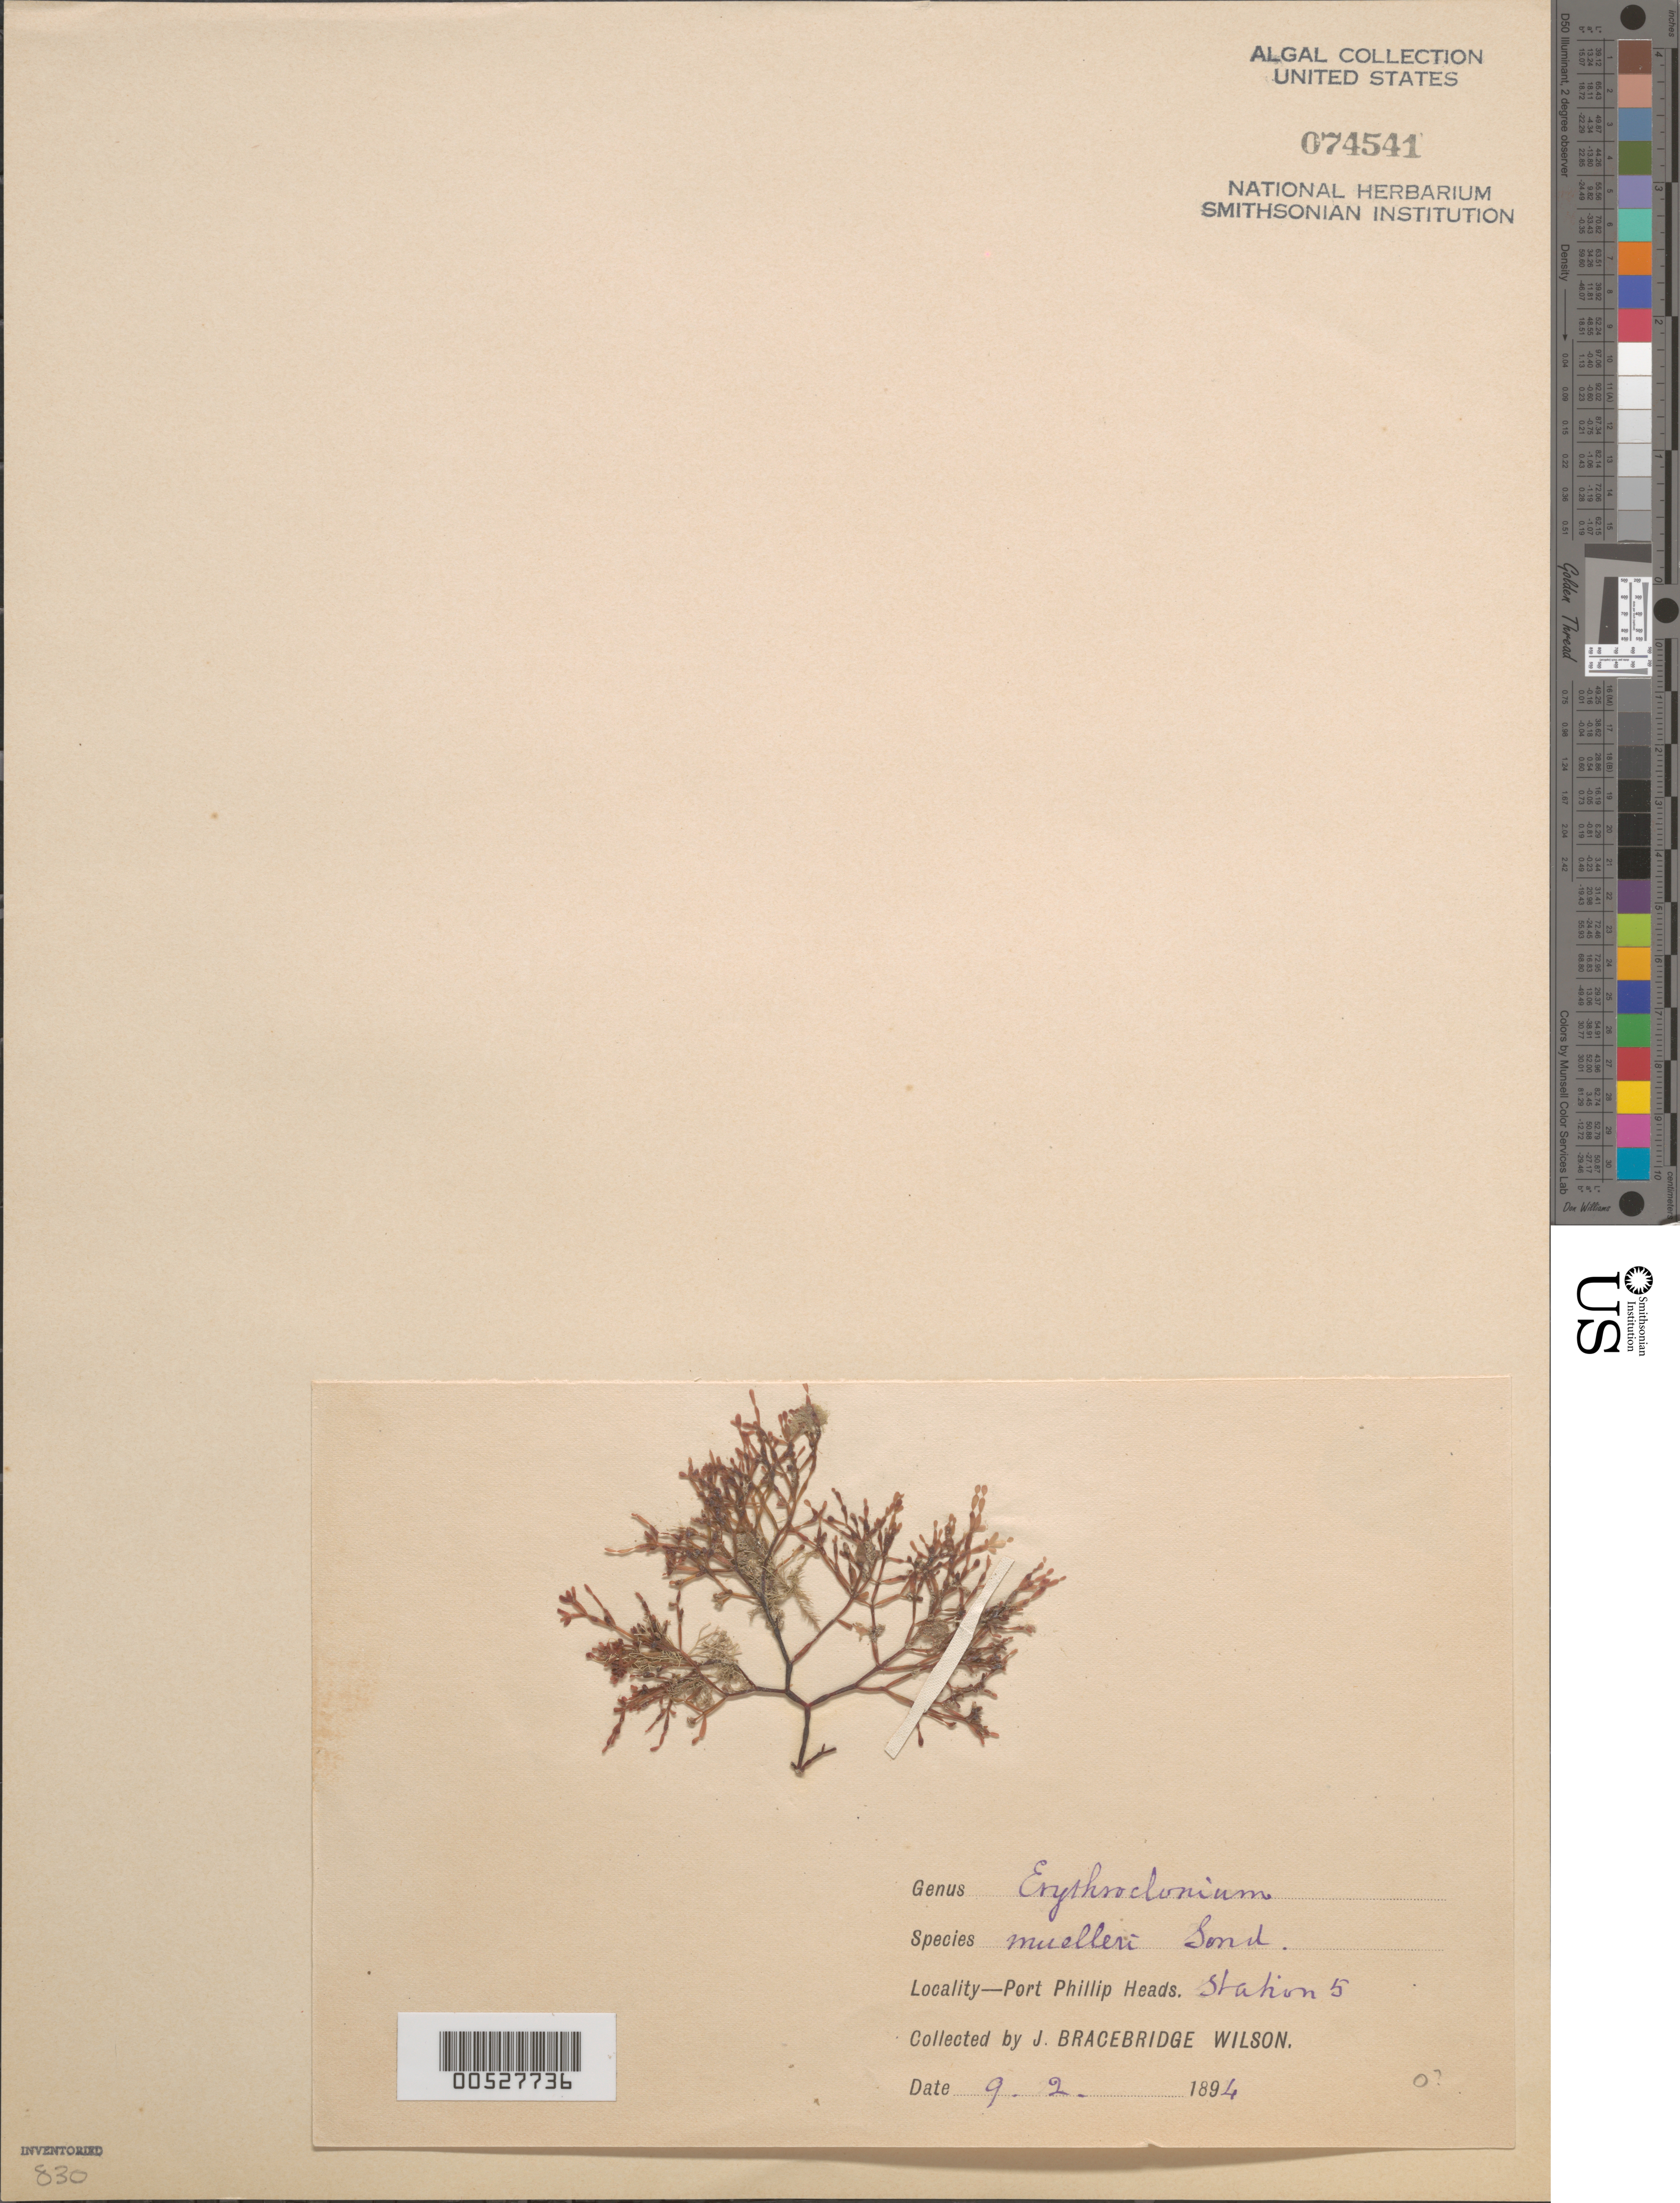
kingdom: Plantae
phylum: Rhodophyta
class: Florideophyceae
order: Gigartinales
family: Areschougiaceae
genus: Erythroclonium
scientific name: Erythroclonium muelleri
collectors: J. B. Wilson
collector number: Station 5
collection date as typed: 09 Feb 1894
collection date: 1894-02-09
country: Australia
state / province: Victoria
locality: Port Phillip Heads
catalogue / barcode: US 74541